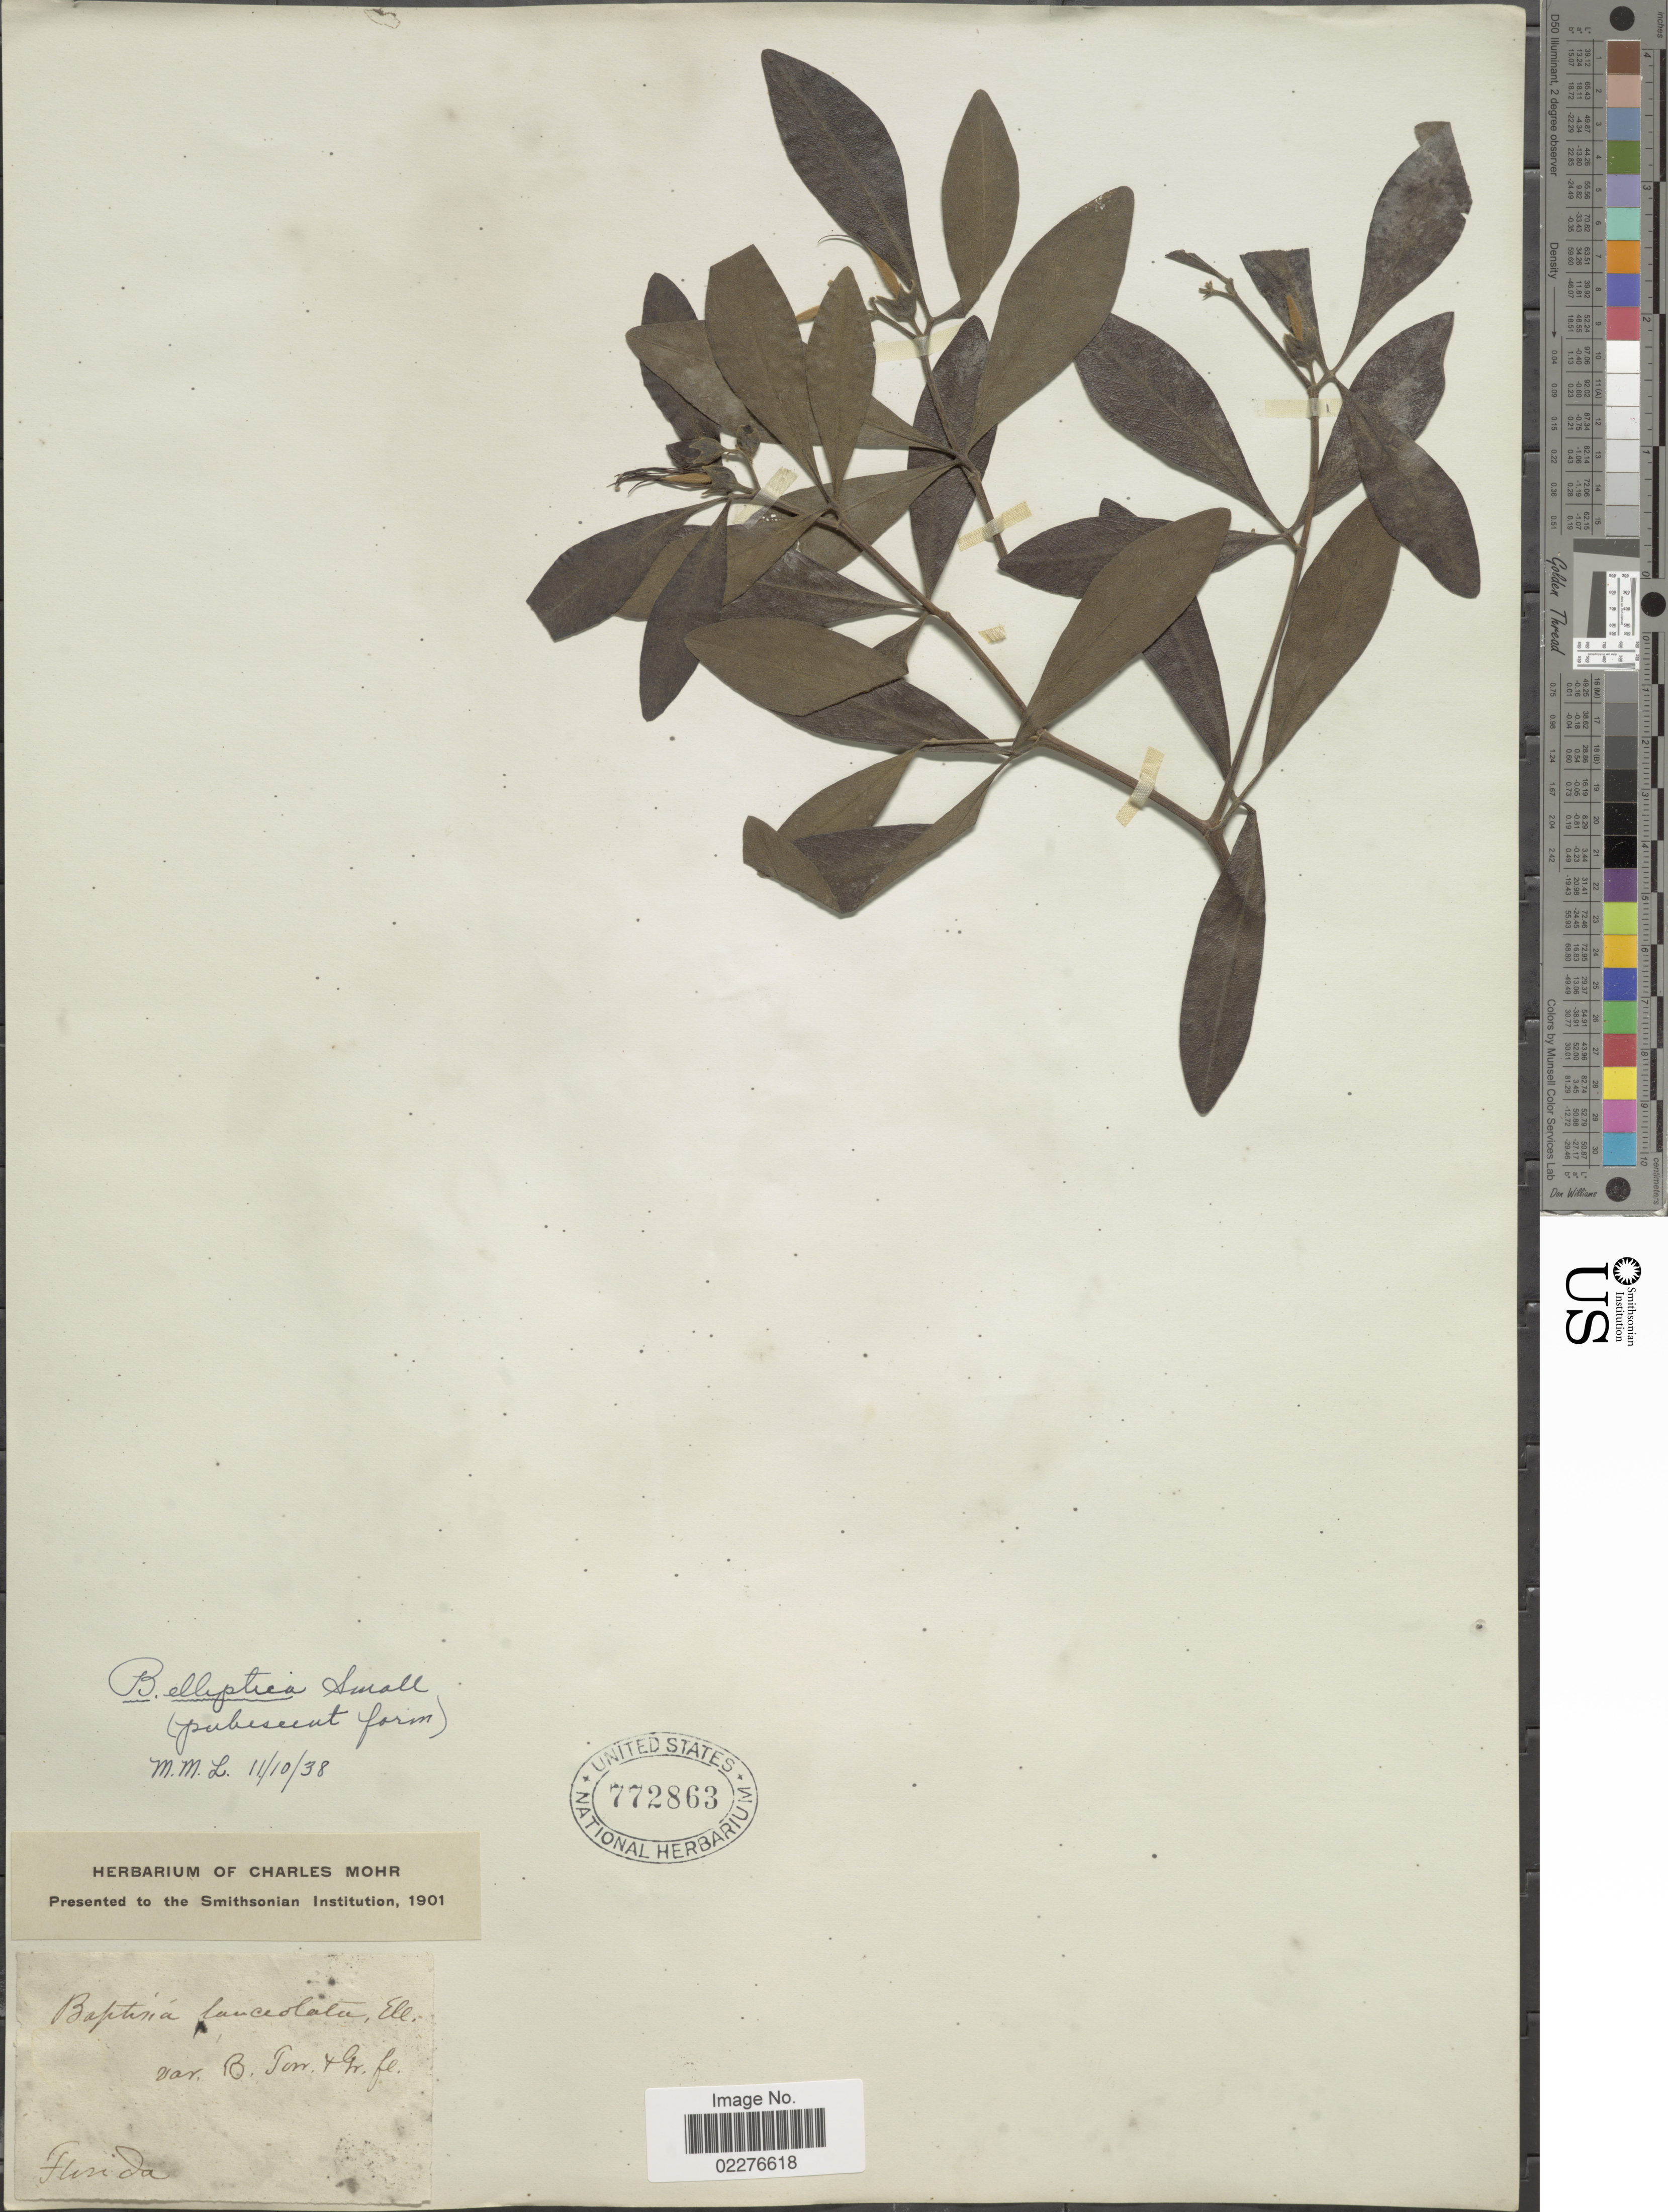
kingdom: Plantae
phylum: Tracheophyta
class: Magnoliopsida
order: Fabales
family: Fabaceae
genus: Baptisia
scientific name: Baptisia fragilis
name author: Larisey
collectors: ex herb. Charles Mohr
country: United States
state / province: Florida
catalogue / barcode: US 772863